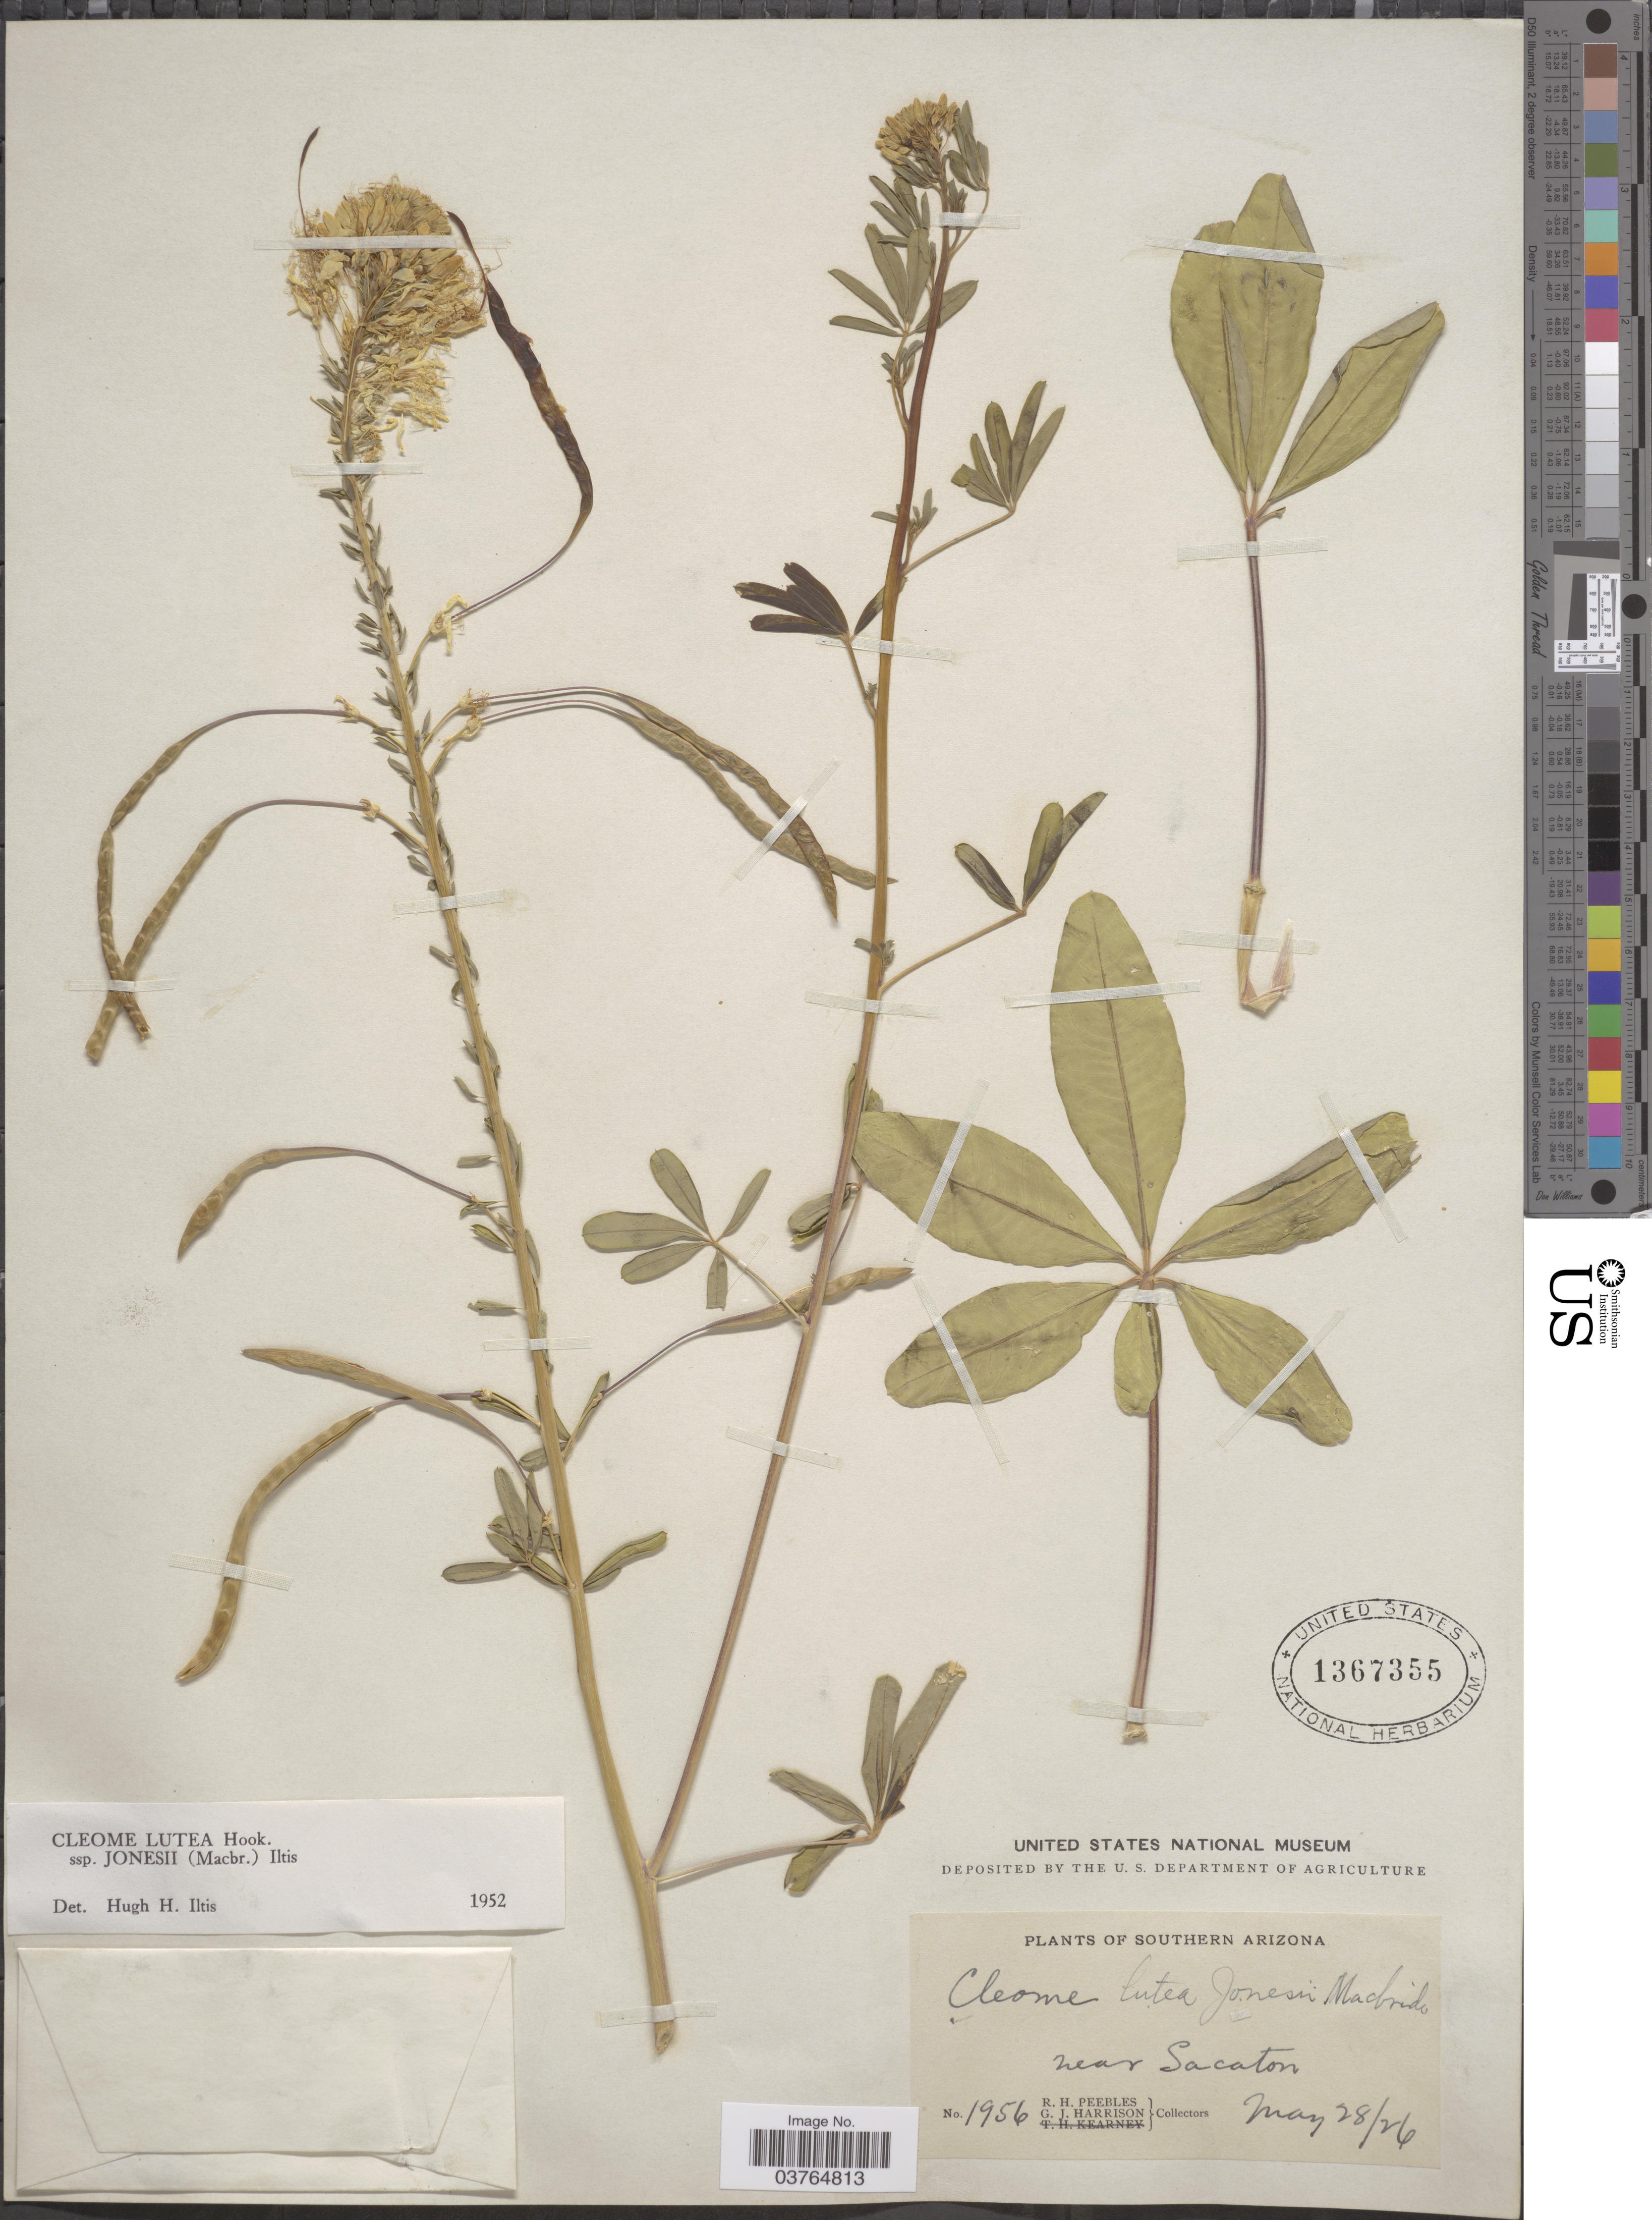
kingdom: Plantae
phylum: Tracheophyta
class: Magnoliopsida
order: Brassicales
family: Cleomaceae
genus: Cleomella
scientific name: Cleomella jonesii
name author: (J.F. Macbr.) J.C. Hall & Roalson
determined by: Strong, M. T., (US), Smithsonian Institution - National Museum of Natural History (UNITED STATES)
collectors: R. H. Peebles & G. J. Harrison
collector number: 1956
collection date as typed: Transcribed d/m/y: 28/5/26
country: United States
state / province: Arizona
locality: Southern Arizona. Near Sacaton.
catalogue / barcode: US 1367355